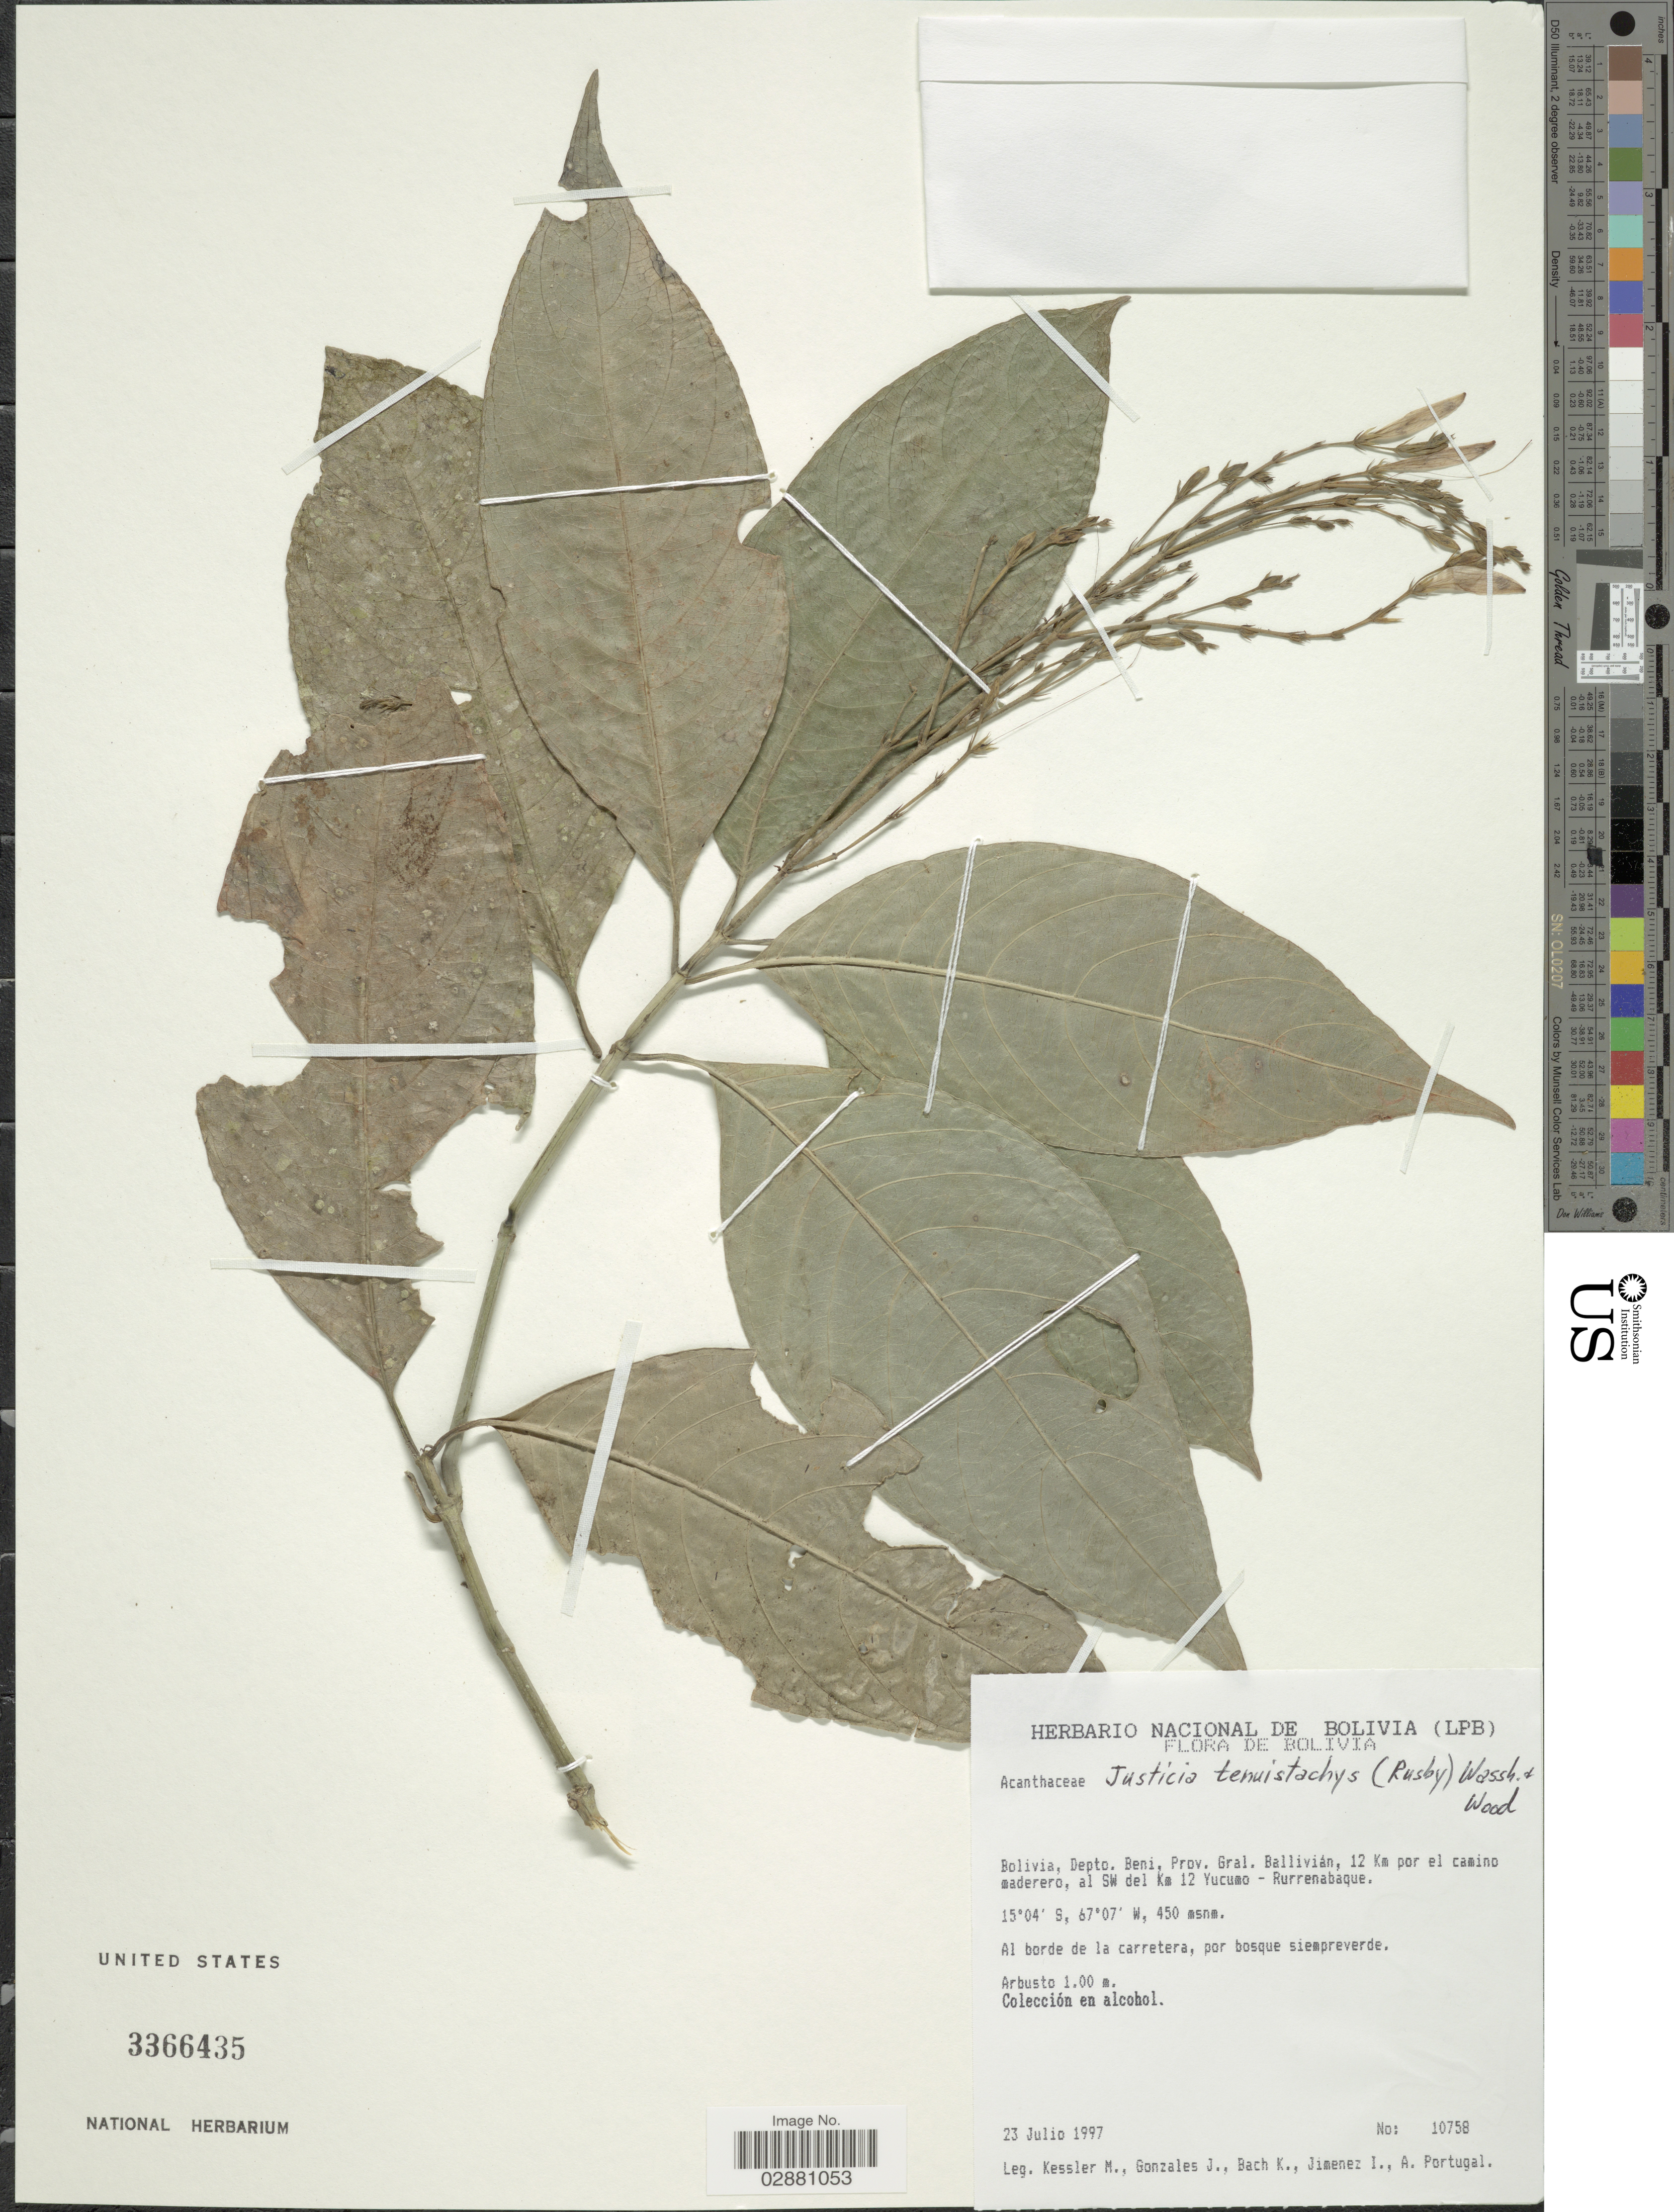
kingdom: Plantae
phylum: Tracheophyta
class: Magnoliopsida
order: Lamiales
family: Acanthaceae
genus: Justicia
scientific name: Justicia tenuistachys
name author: (Rusby) Wassh. & J.R.I. Wood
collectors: M. Kessler, J. Gonzales, K. Bach, I. Jimenez & A. Portugal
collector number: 10758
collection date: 1997-07-23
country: Bolivia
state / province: Beni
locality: Depto. Beni, Prov. Gral. Ballivián, 12 Km por el camino maderero, al SW del Km 12 Yucumo - Rurrenabaque.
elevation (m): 450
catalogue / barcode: US 3366435